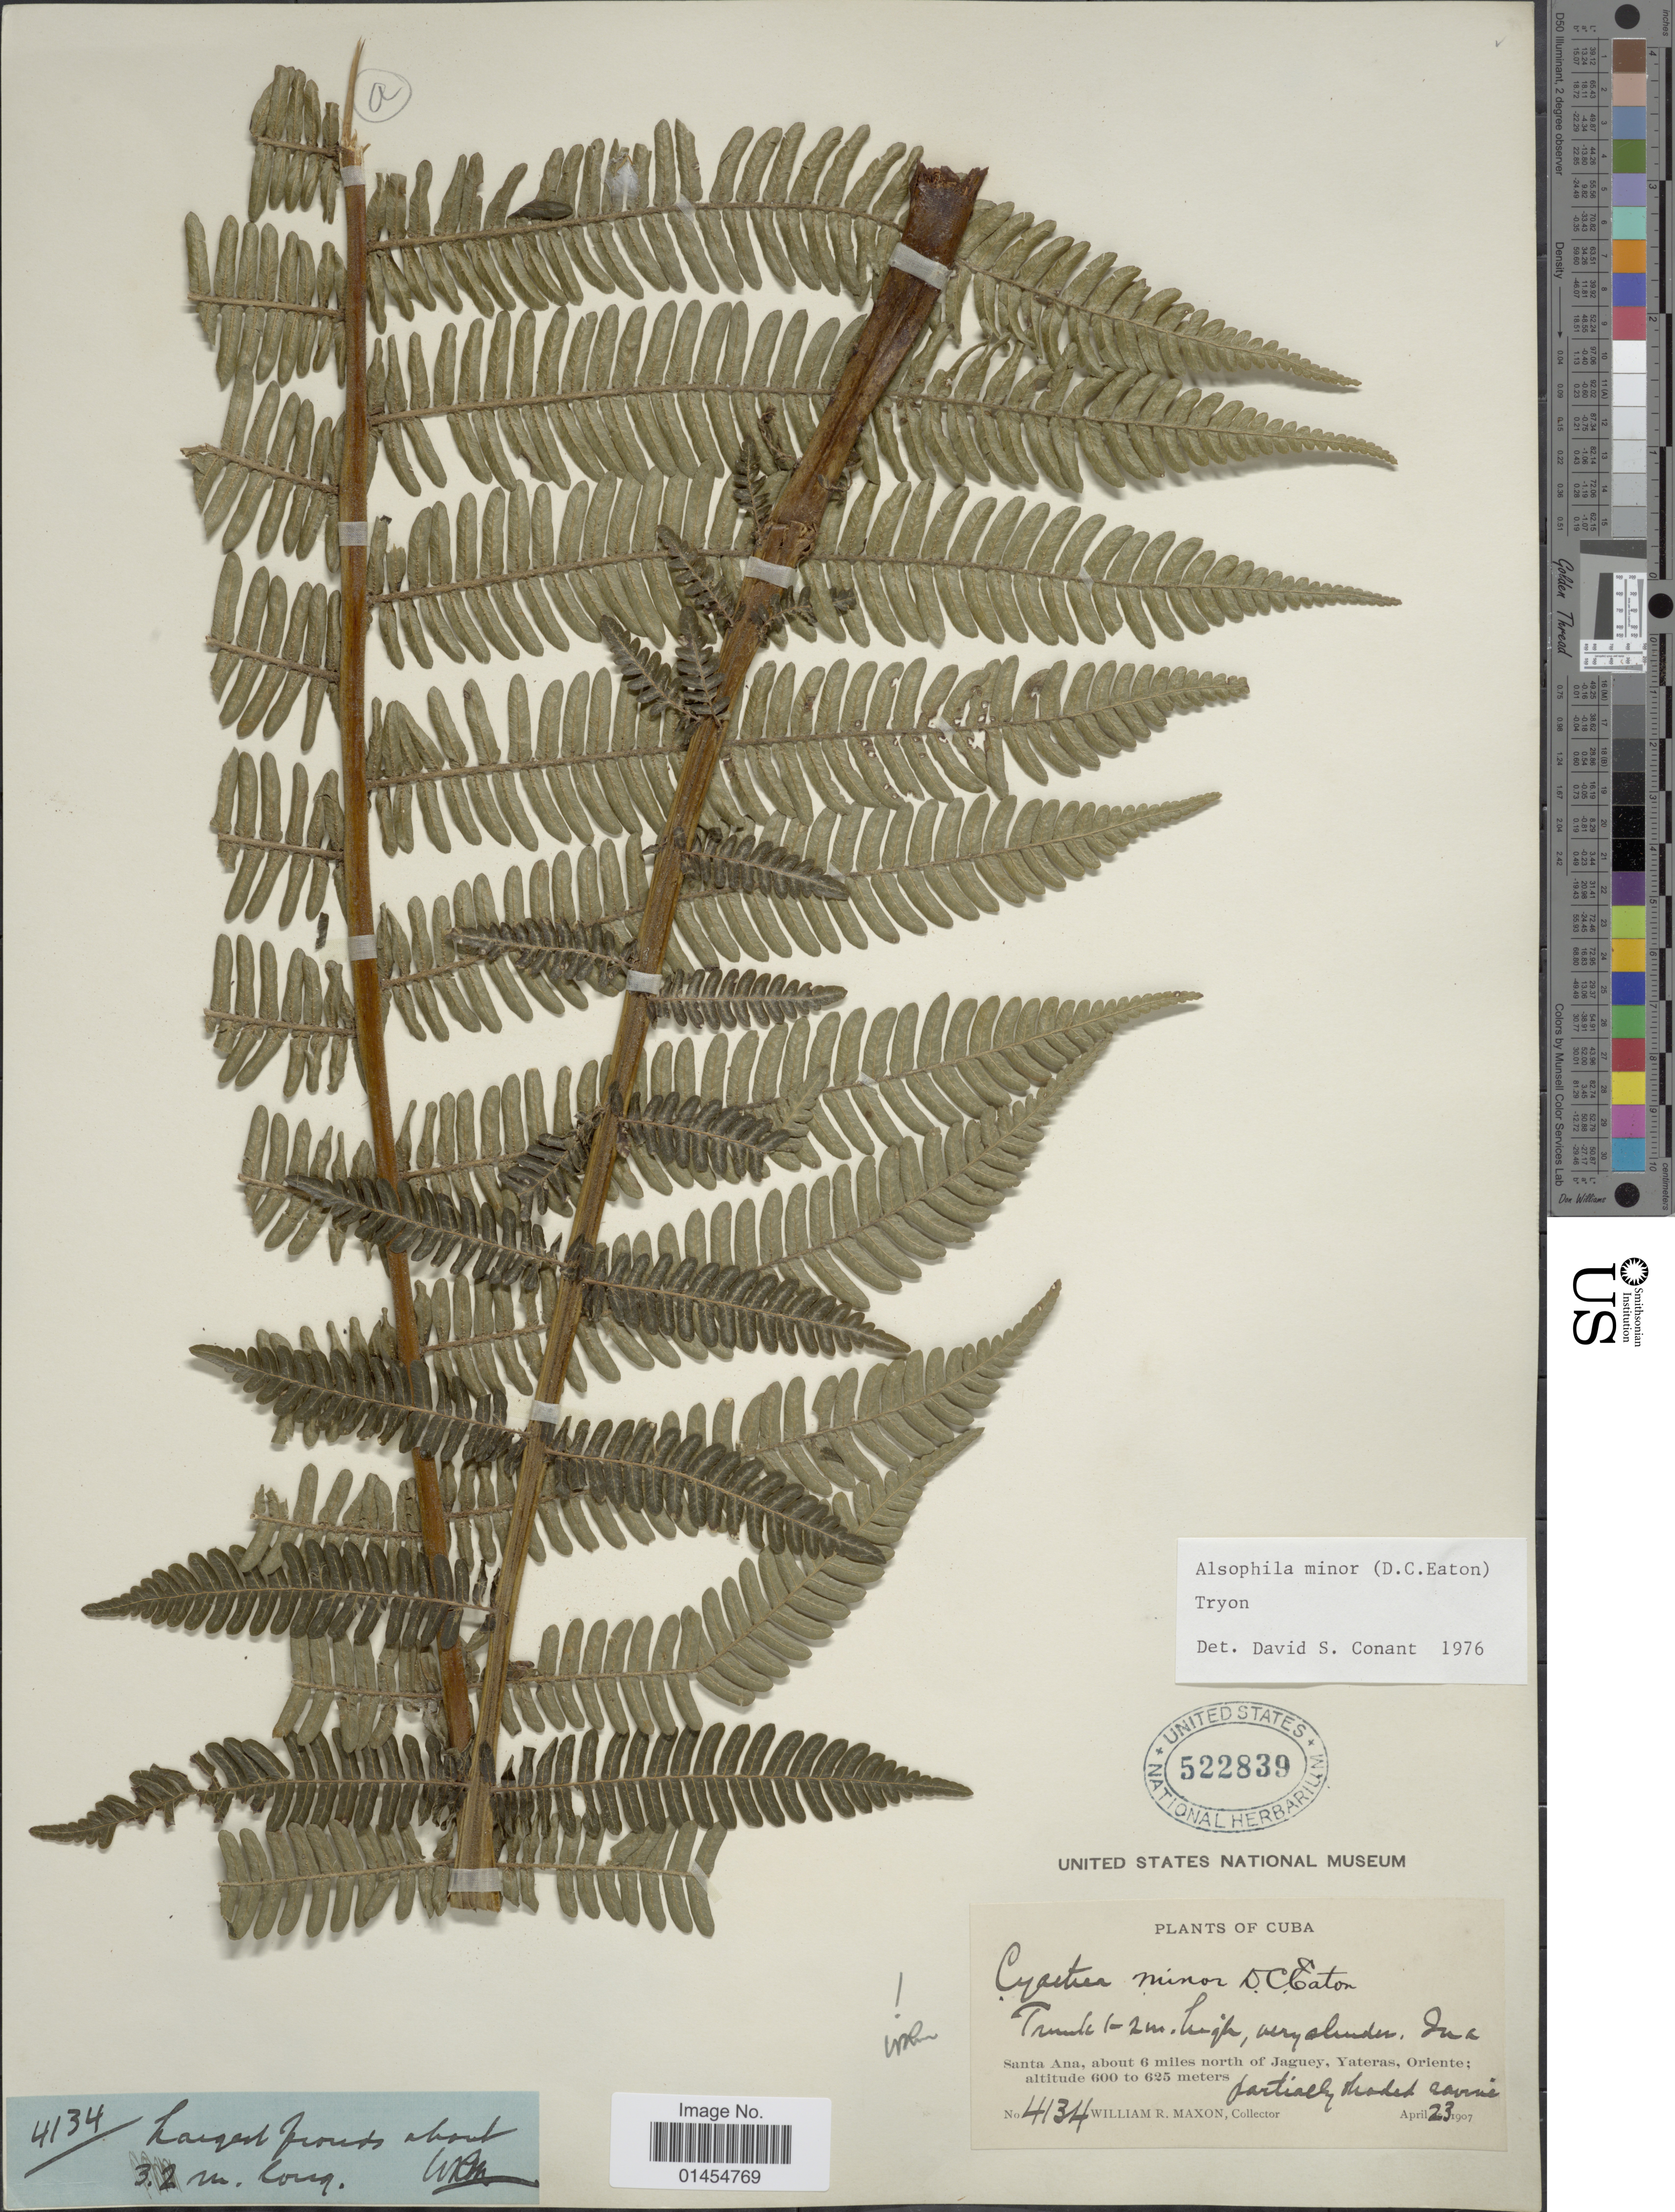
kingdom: Plantae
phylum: Tracheophyta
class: Polypodiopsida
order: Cyatheales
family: Cyatheaceae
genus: Alsophila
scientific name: Alsophila minor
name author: (D.C. Eaton) R.M. Tryon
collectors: W. R. Maxon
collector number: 4134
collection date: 1907-04-23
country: Cuba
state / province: Oriente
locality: Santa Ana, about 6 miles north of Jaguey, Yateras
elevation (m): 600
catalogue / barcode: US 522839